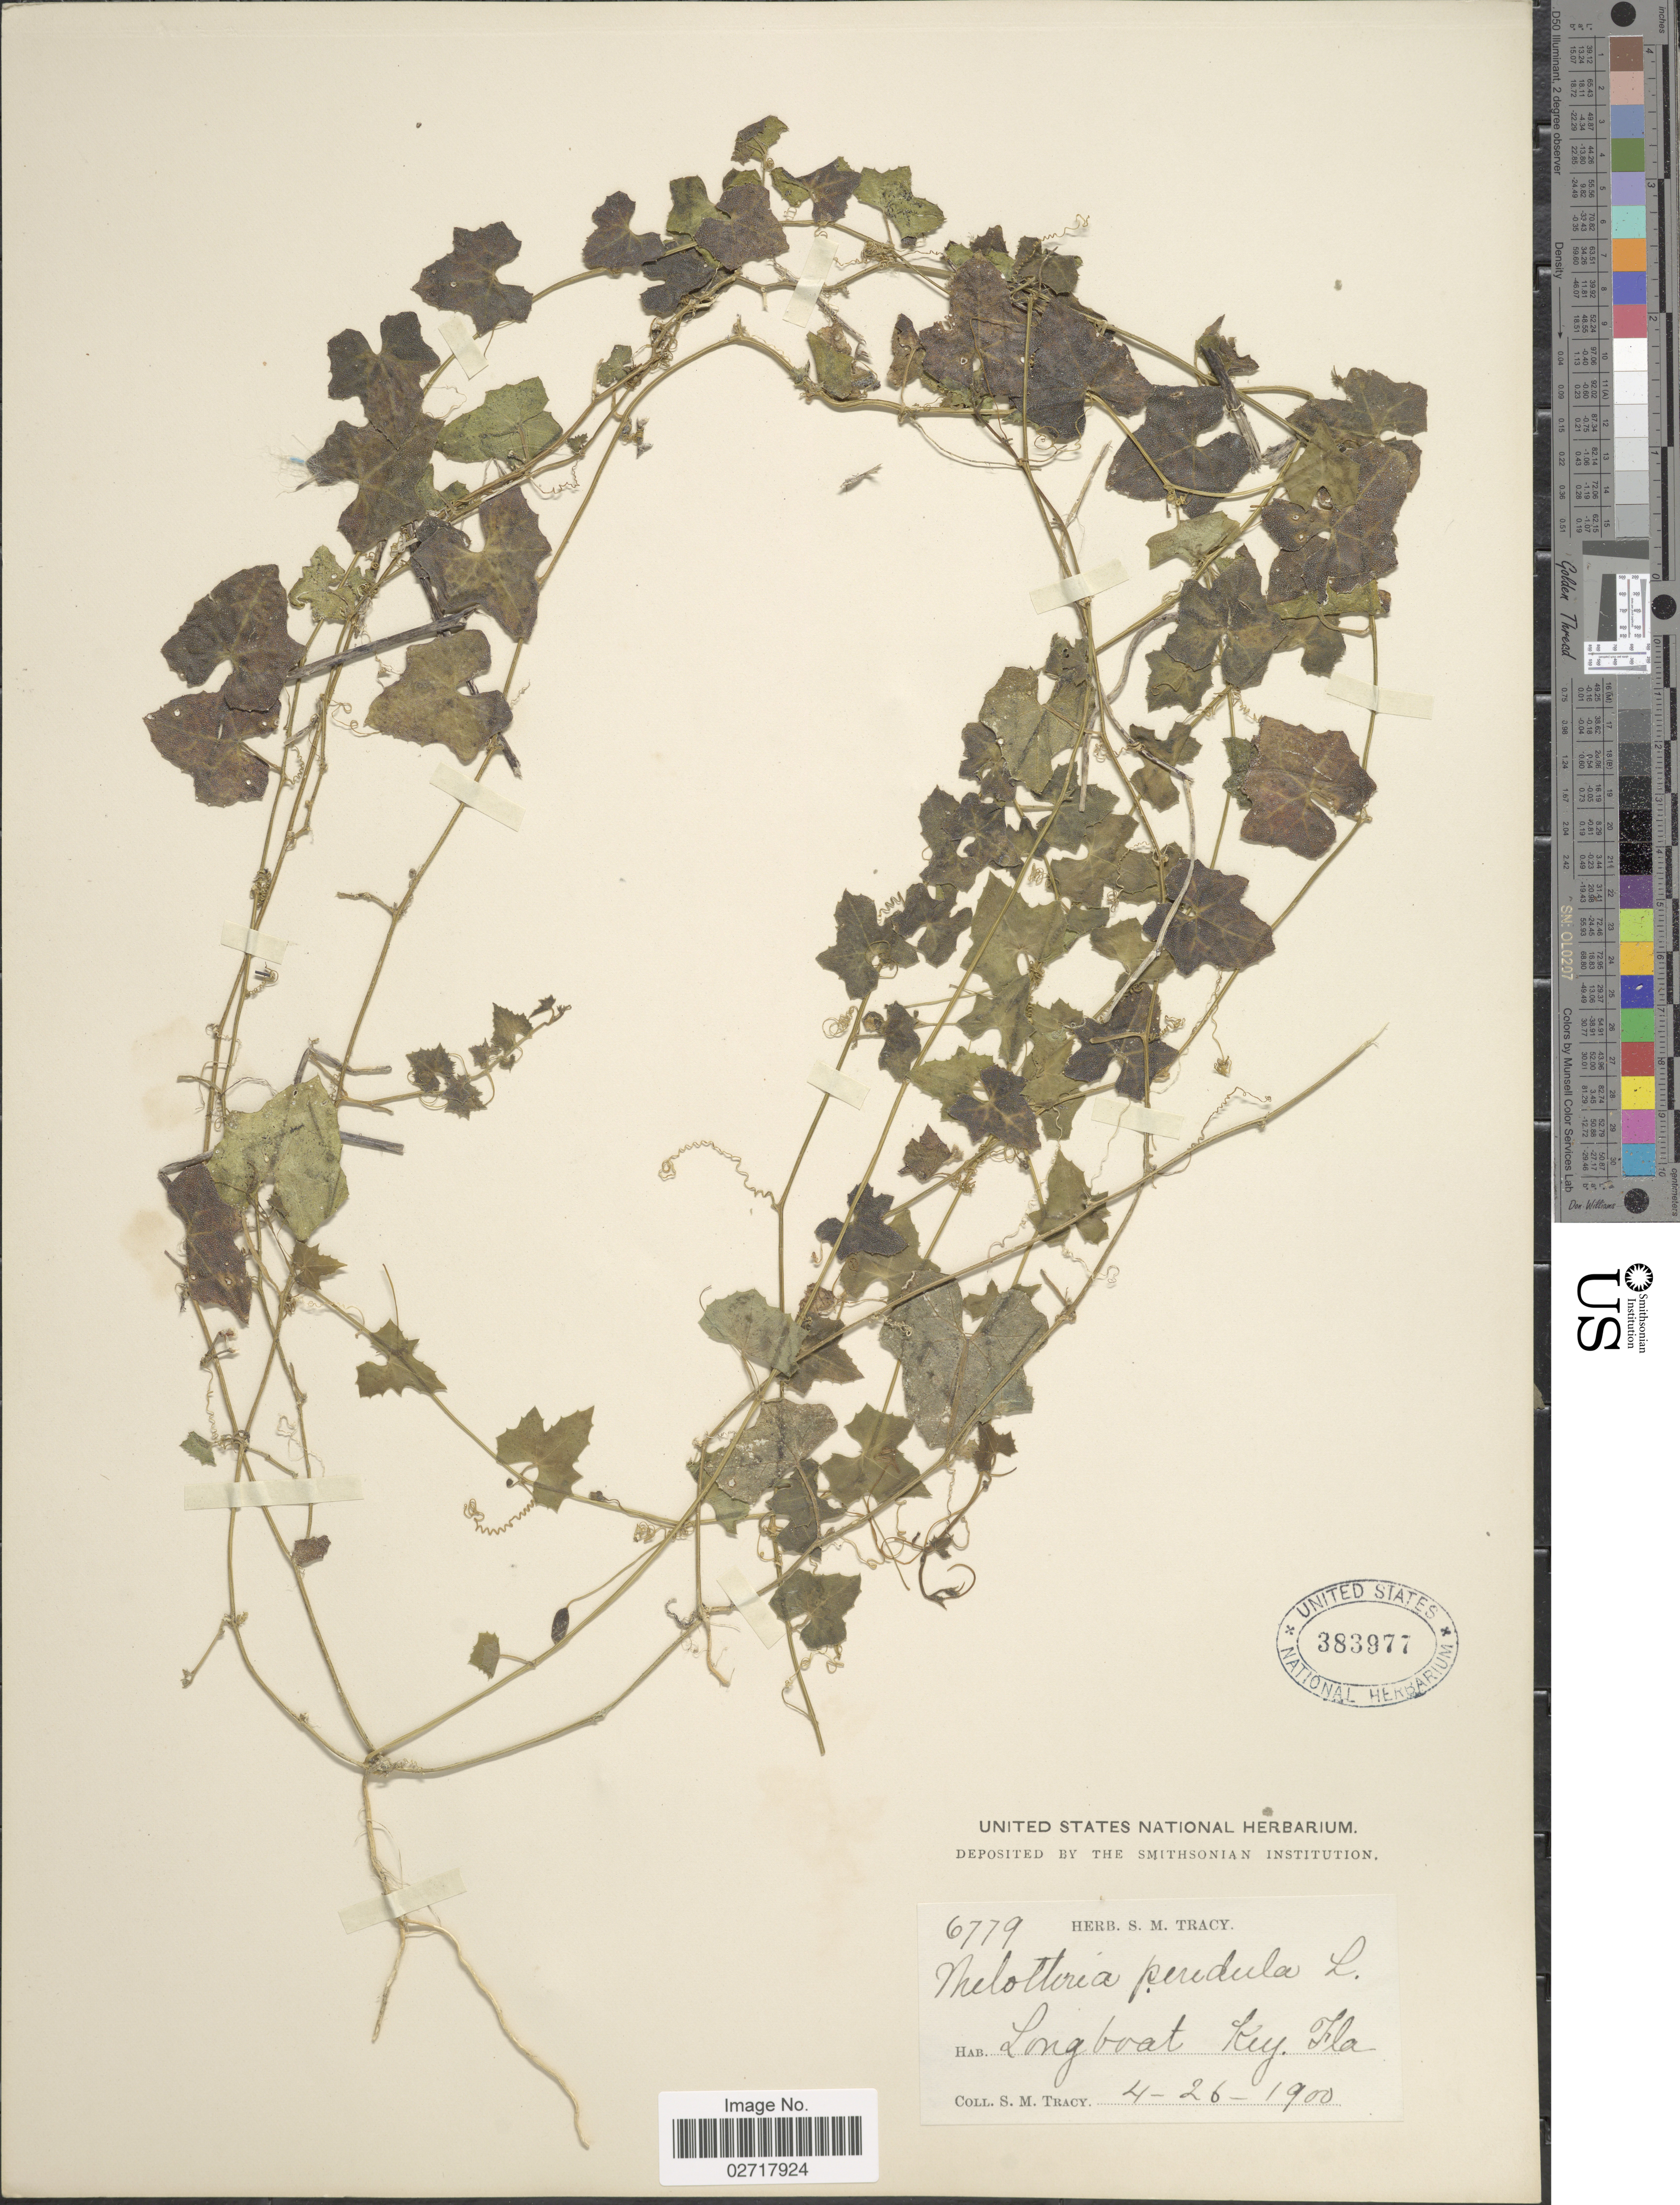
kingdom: Plantae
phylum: Tracheophyta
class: Magnoliopsida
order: Cucurbitales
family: Cucurbitaceae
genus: Melothria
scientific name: Melothria pendula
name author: L.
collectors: S. M. Tracy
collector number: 6779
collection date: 1900-04-26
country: United States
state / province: Florida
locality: Longboat Key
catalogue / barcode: US 383977